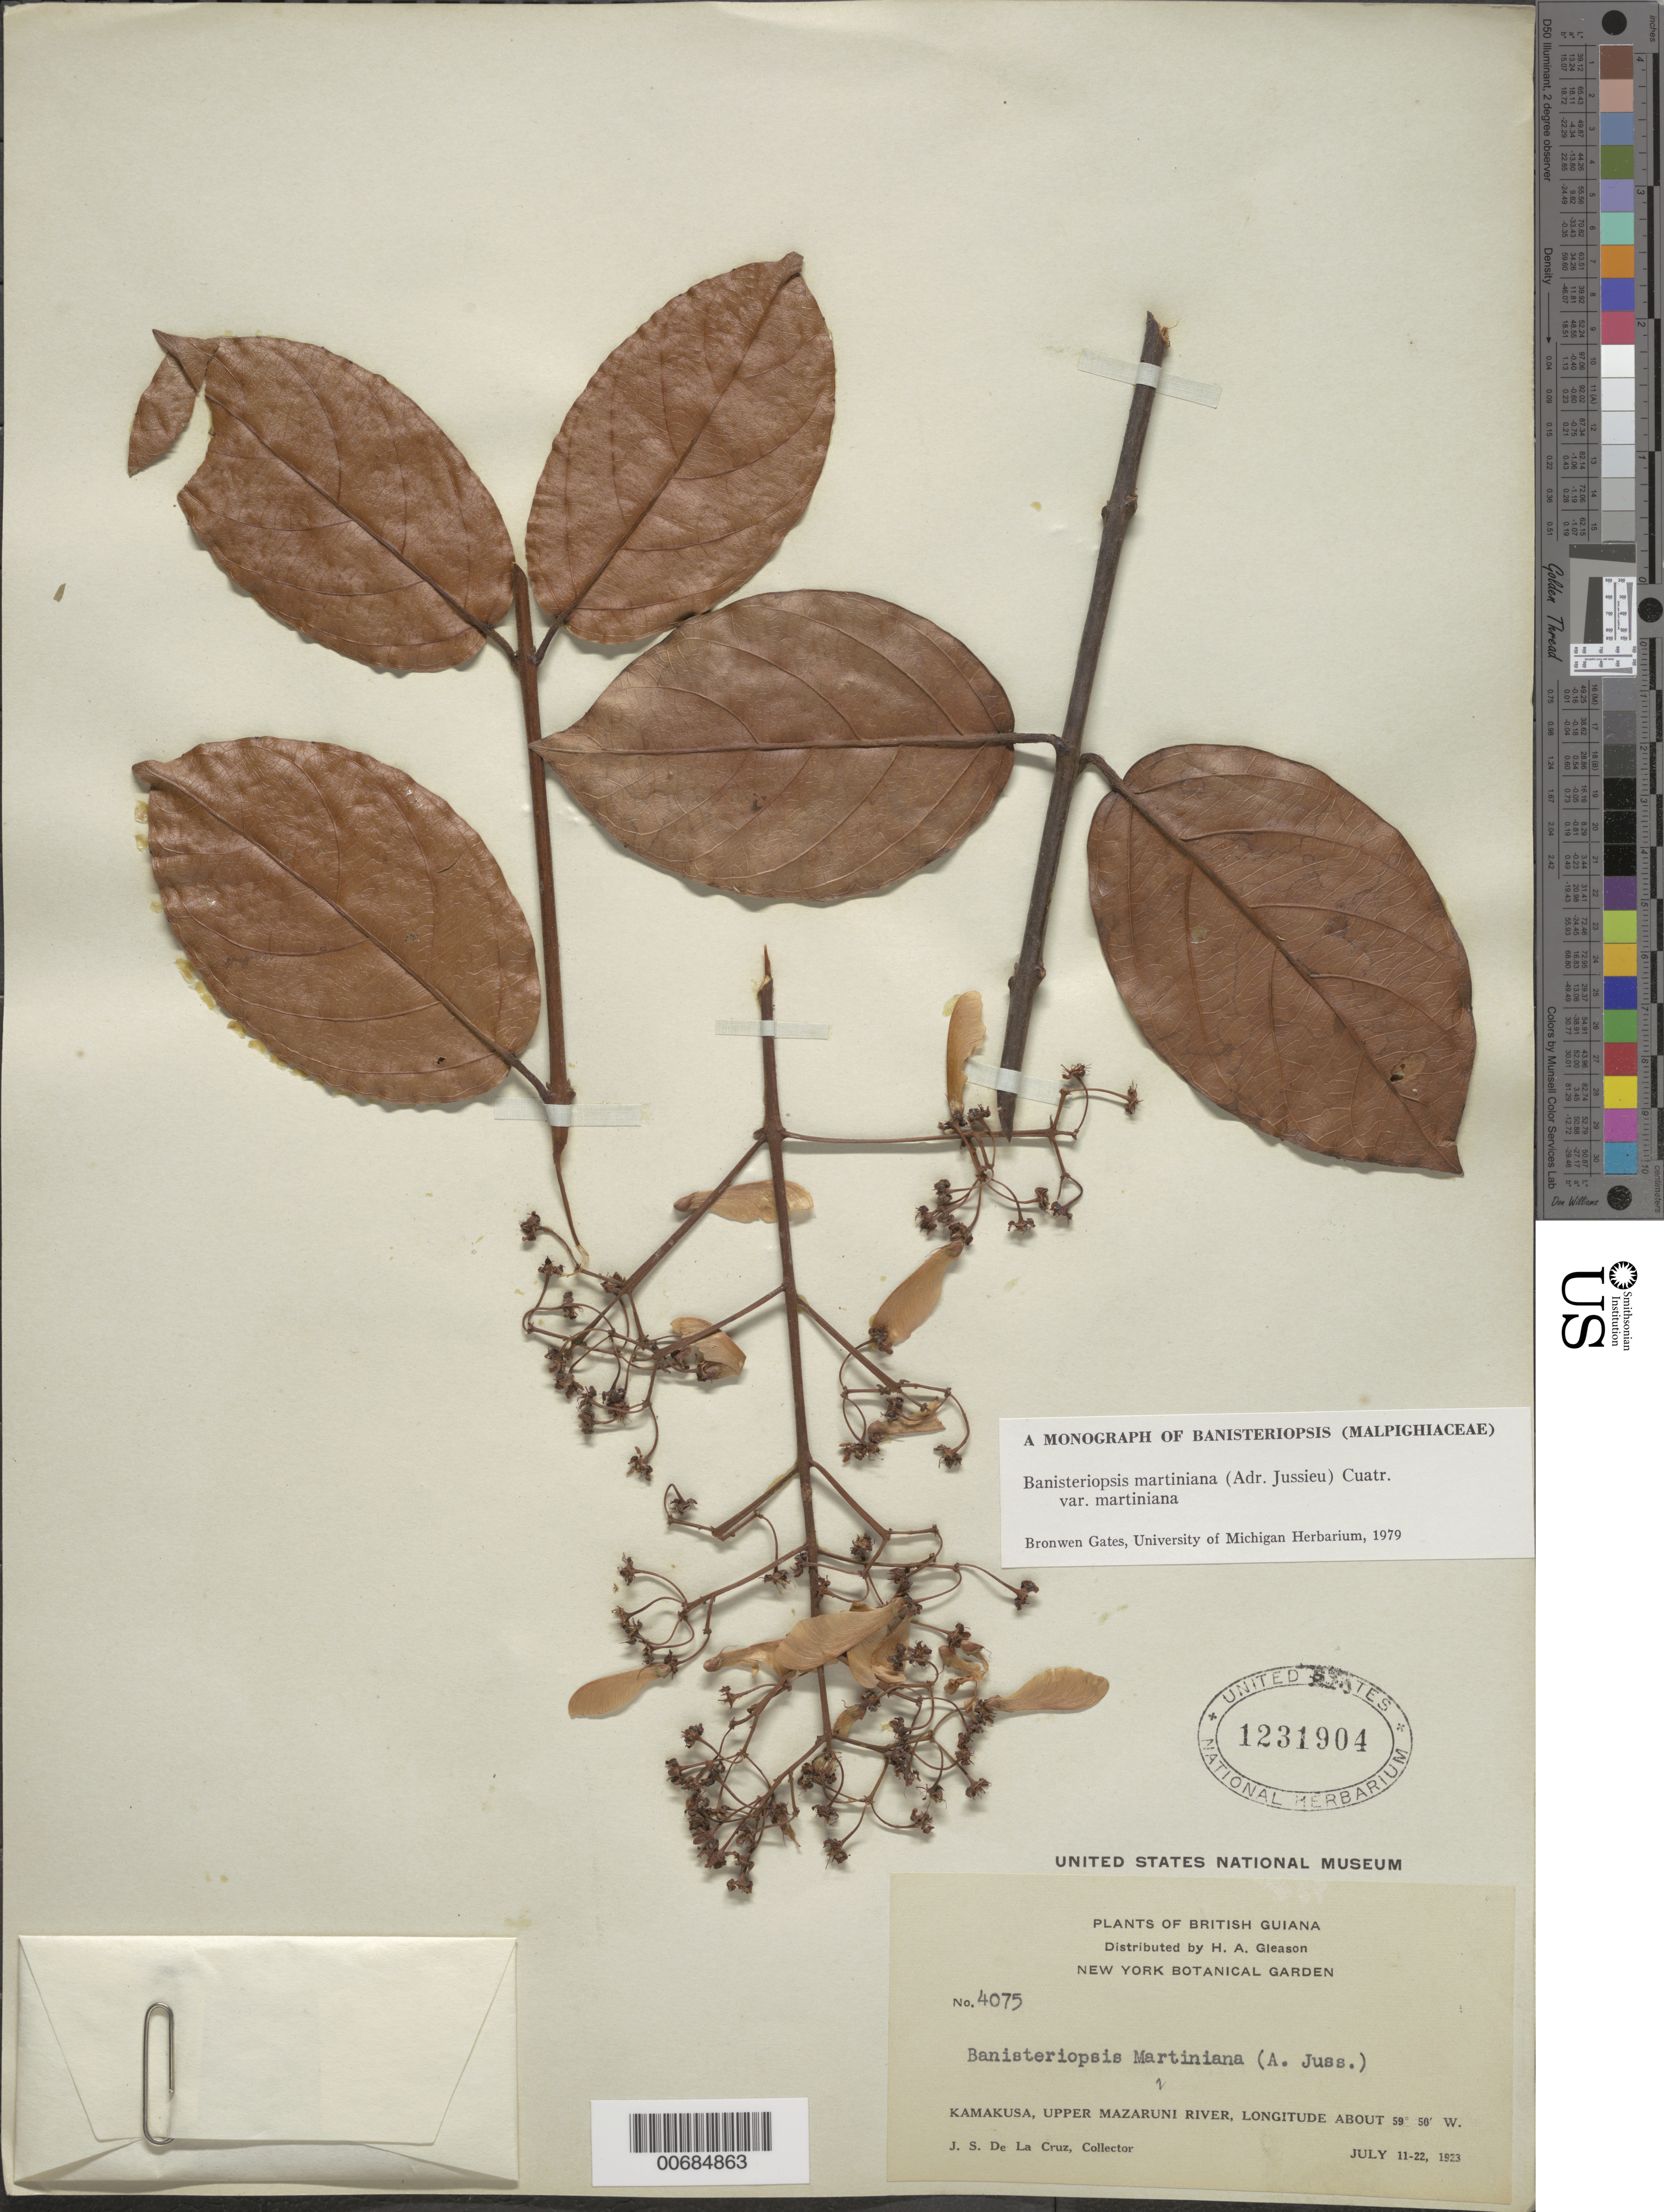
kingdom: Plantae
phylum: Tracheophyta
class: Magnoliopsida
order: Malpighiales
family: Malpighiaceae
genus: Banisteriopsis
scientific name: Banisteriopsis martiniana var. martiniana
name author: (A. Juss.) Cuatrec.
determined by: Gates, B.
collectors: J. S. de la Cruz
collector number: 4075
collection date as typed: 11-Jul-23 to 22-Jul-23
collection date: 1923-07-11/1923-07-22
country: Guyana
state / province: Cuyuni-Mazaruni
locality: Kamakusa, Upper Mazaruni R.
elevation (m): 100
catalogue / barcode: US 1231904